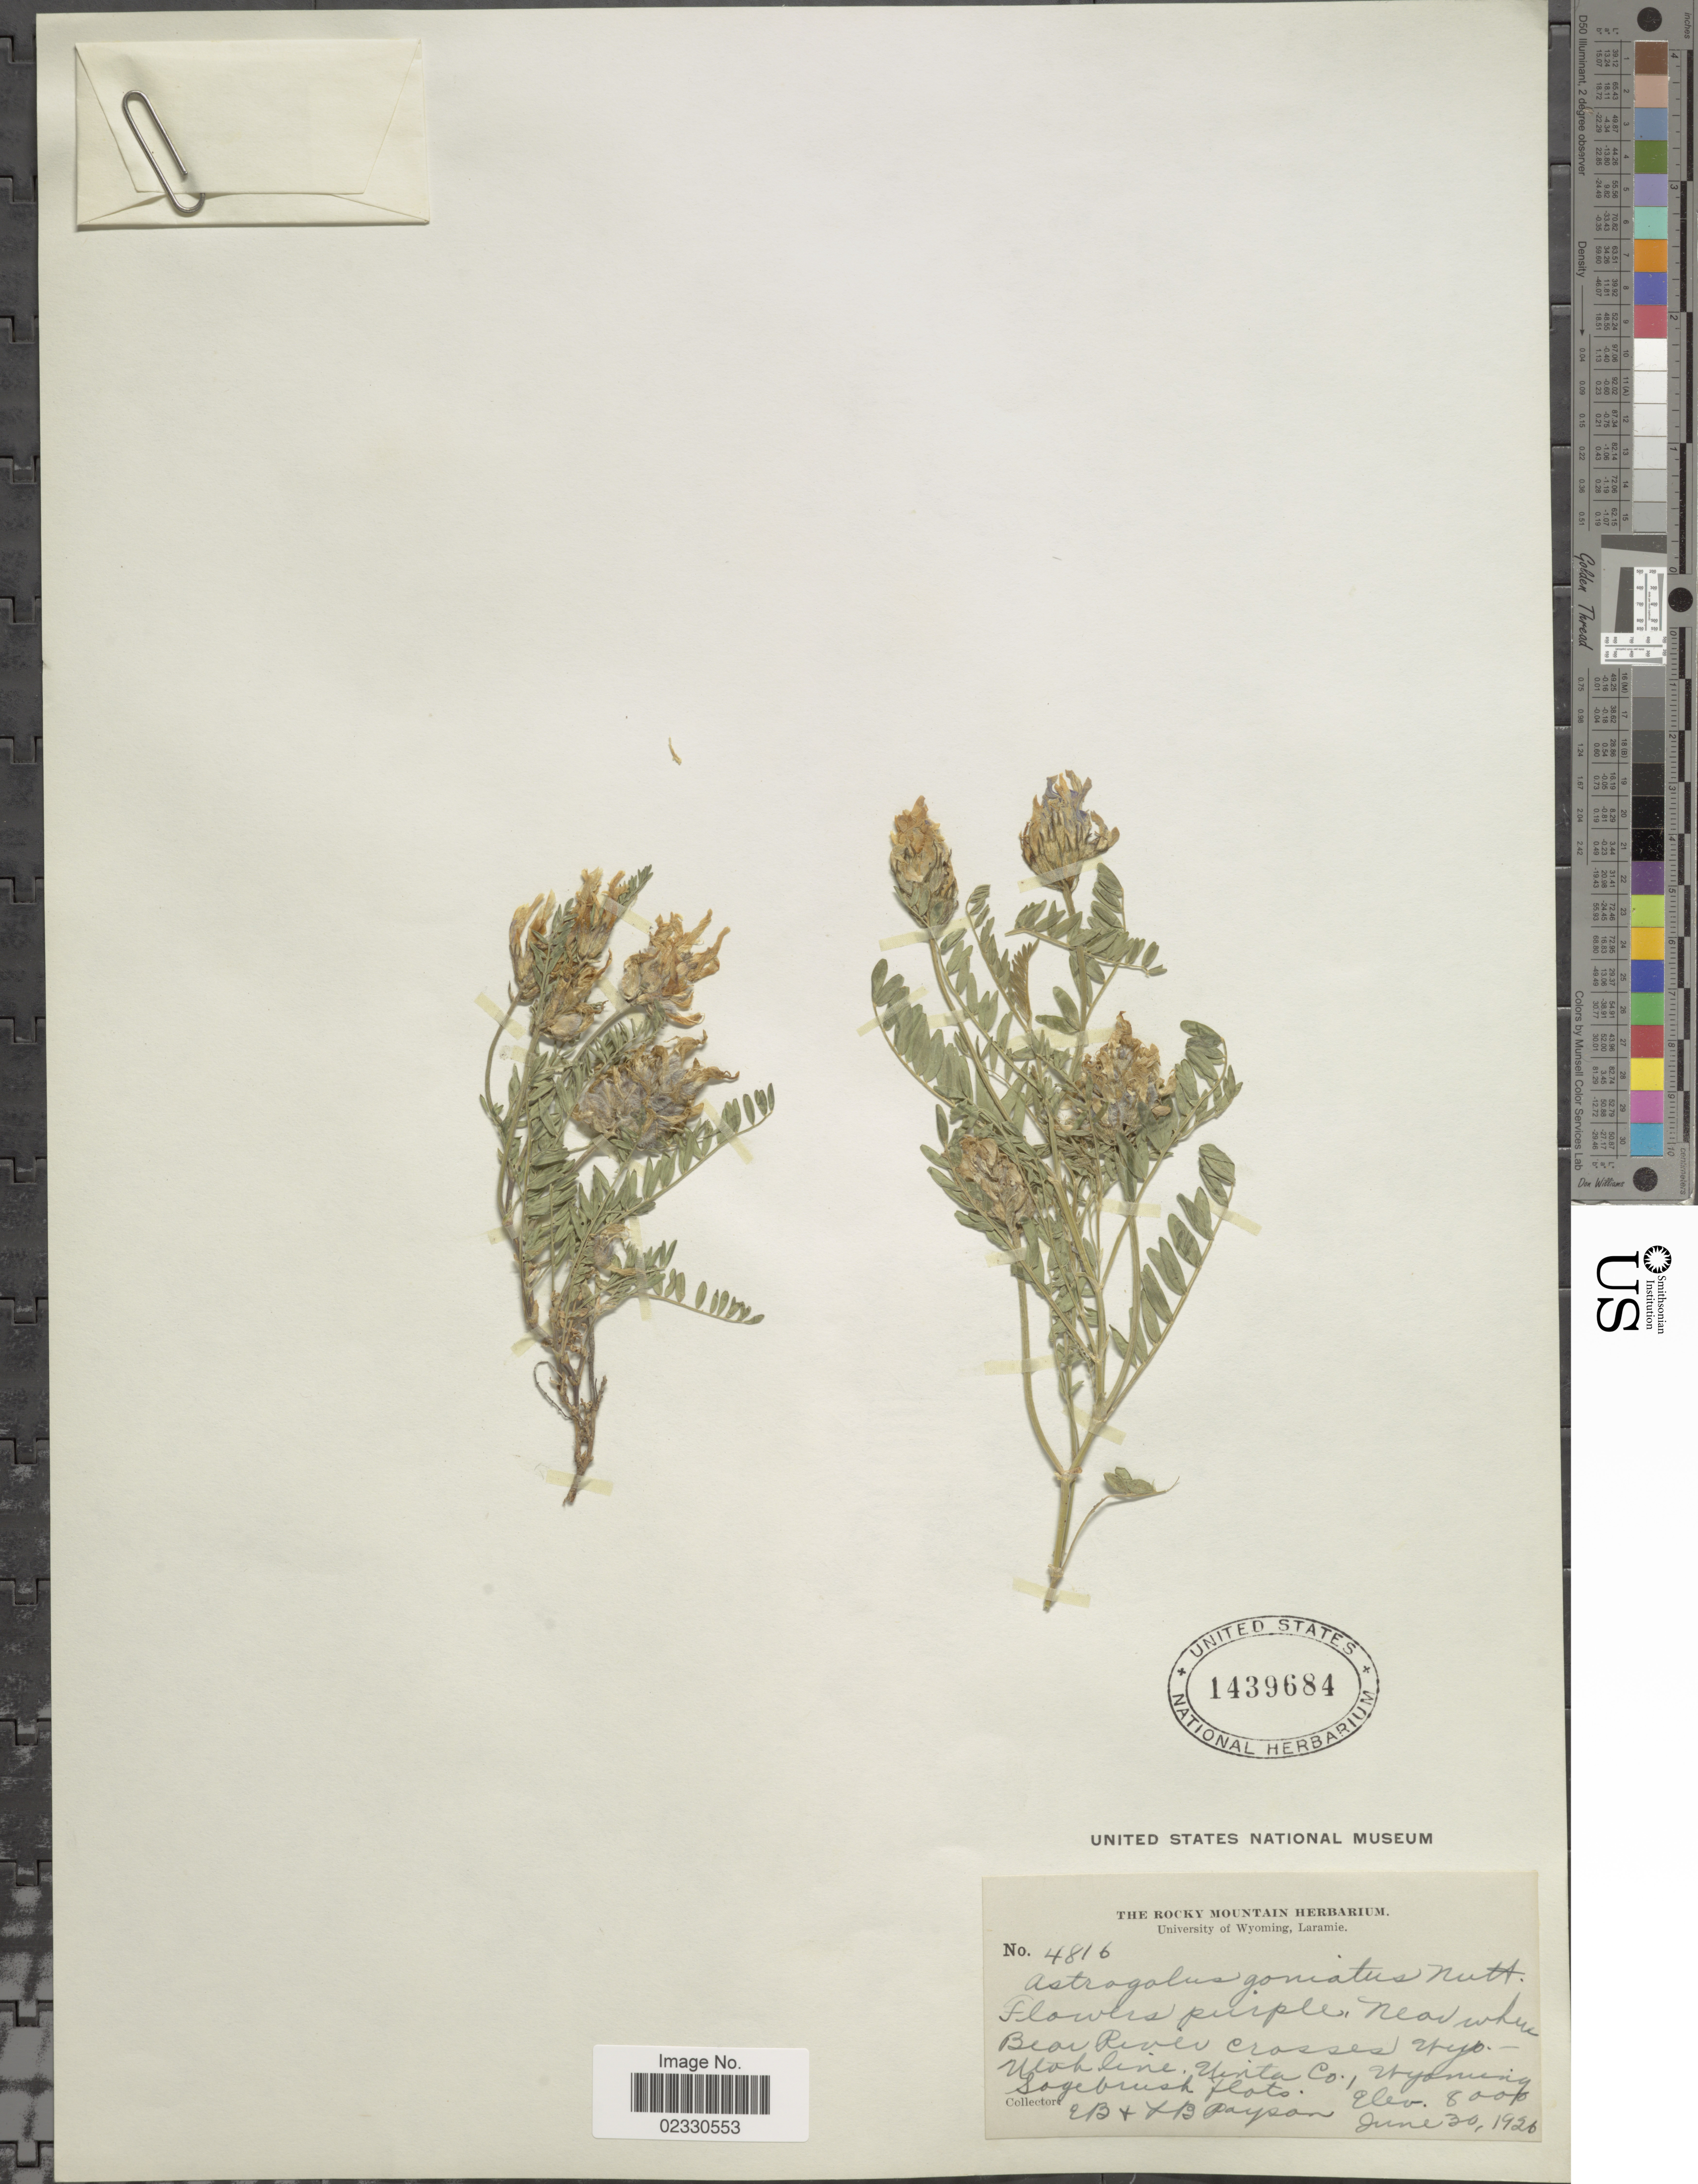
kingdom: Plantae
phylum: Tracheophyta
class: Magnoliopsida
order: Fabales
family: Fabaceae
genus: Astragalus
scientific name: Astragalus dasyglottis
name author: DC.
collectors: E. B. Payson & L. Payson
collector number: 4816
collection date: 1926-06-30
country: United States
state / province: Wyoming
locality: Bear River crosses Wyo. Utah line Uinta Co., Wyoming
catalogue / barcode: US 1439684